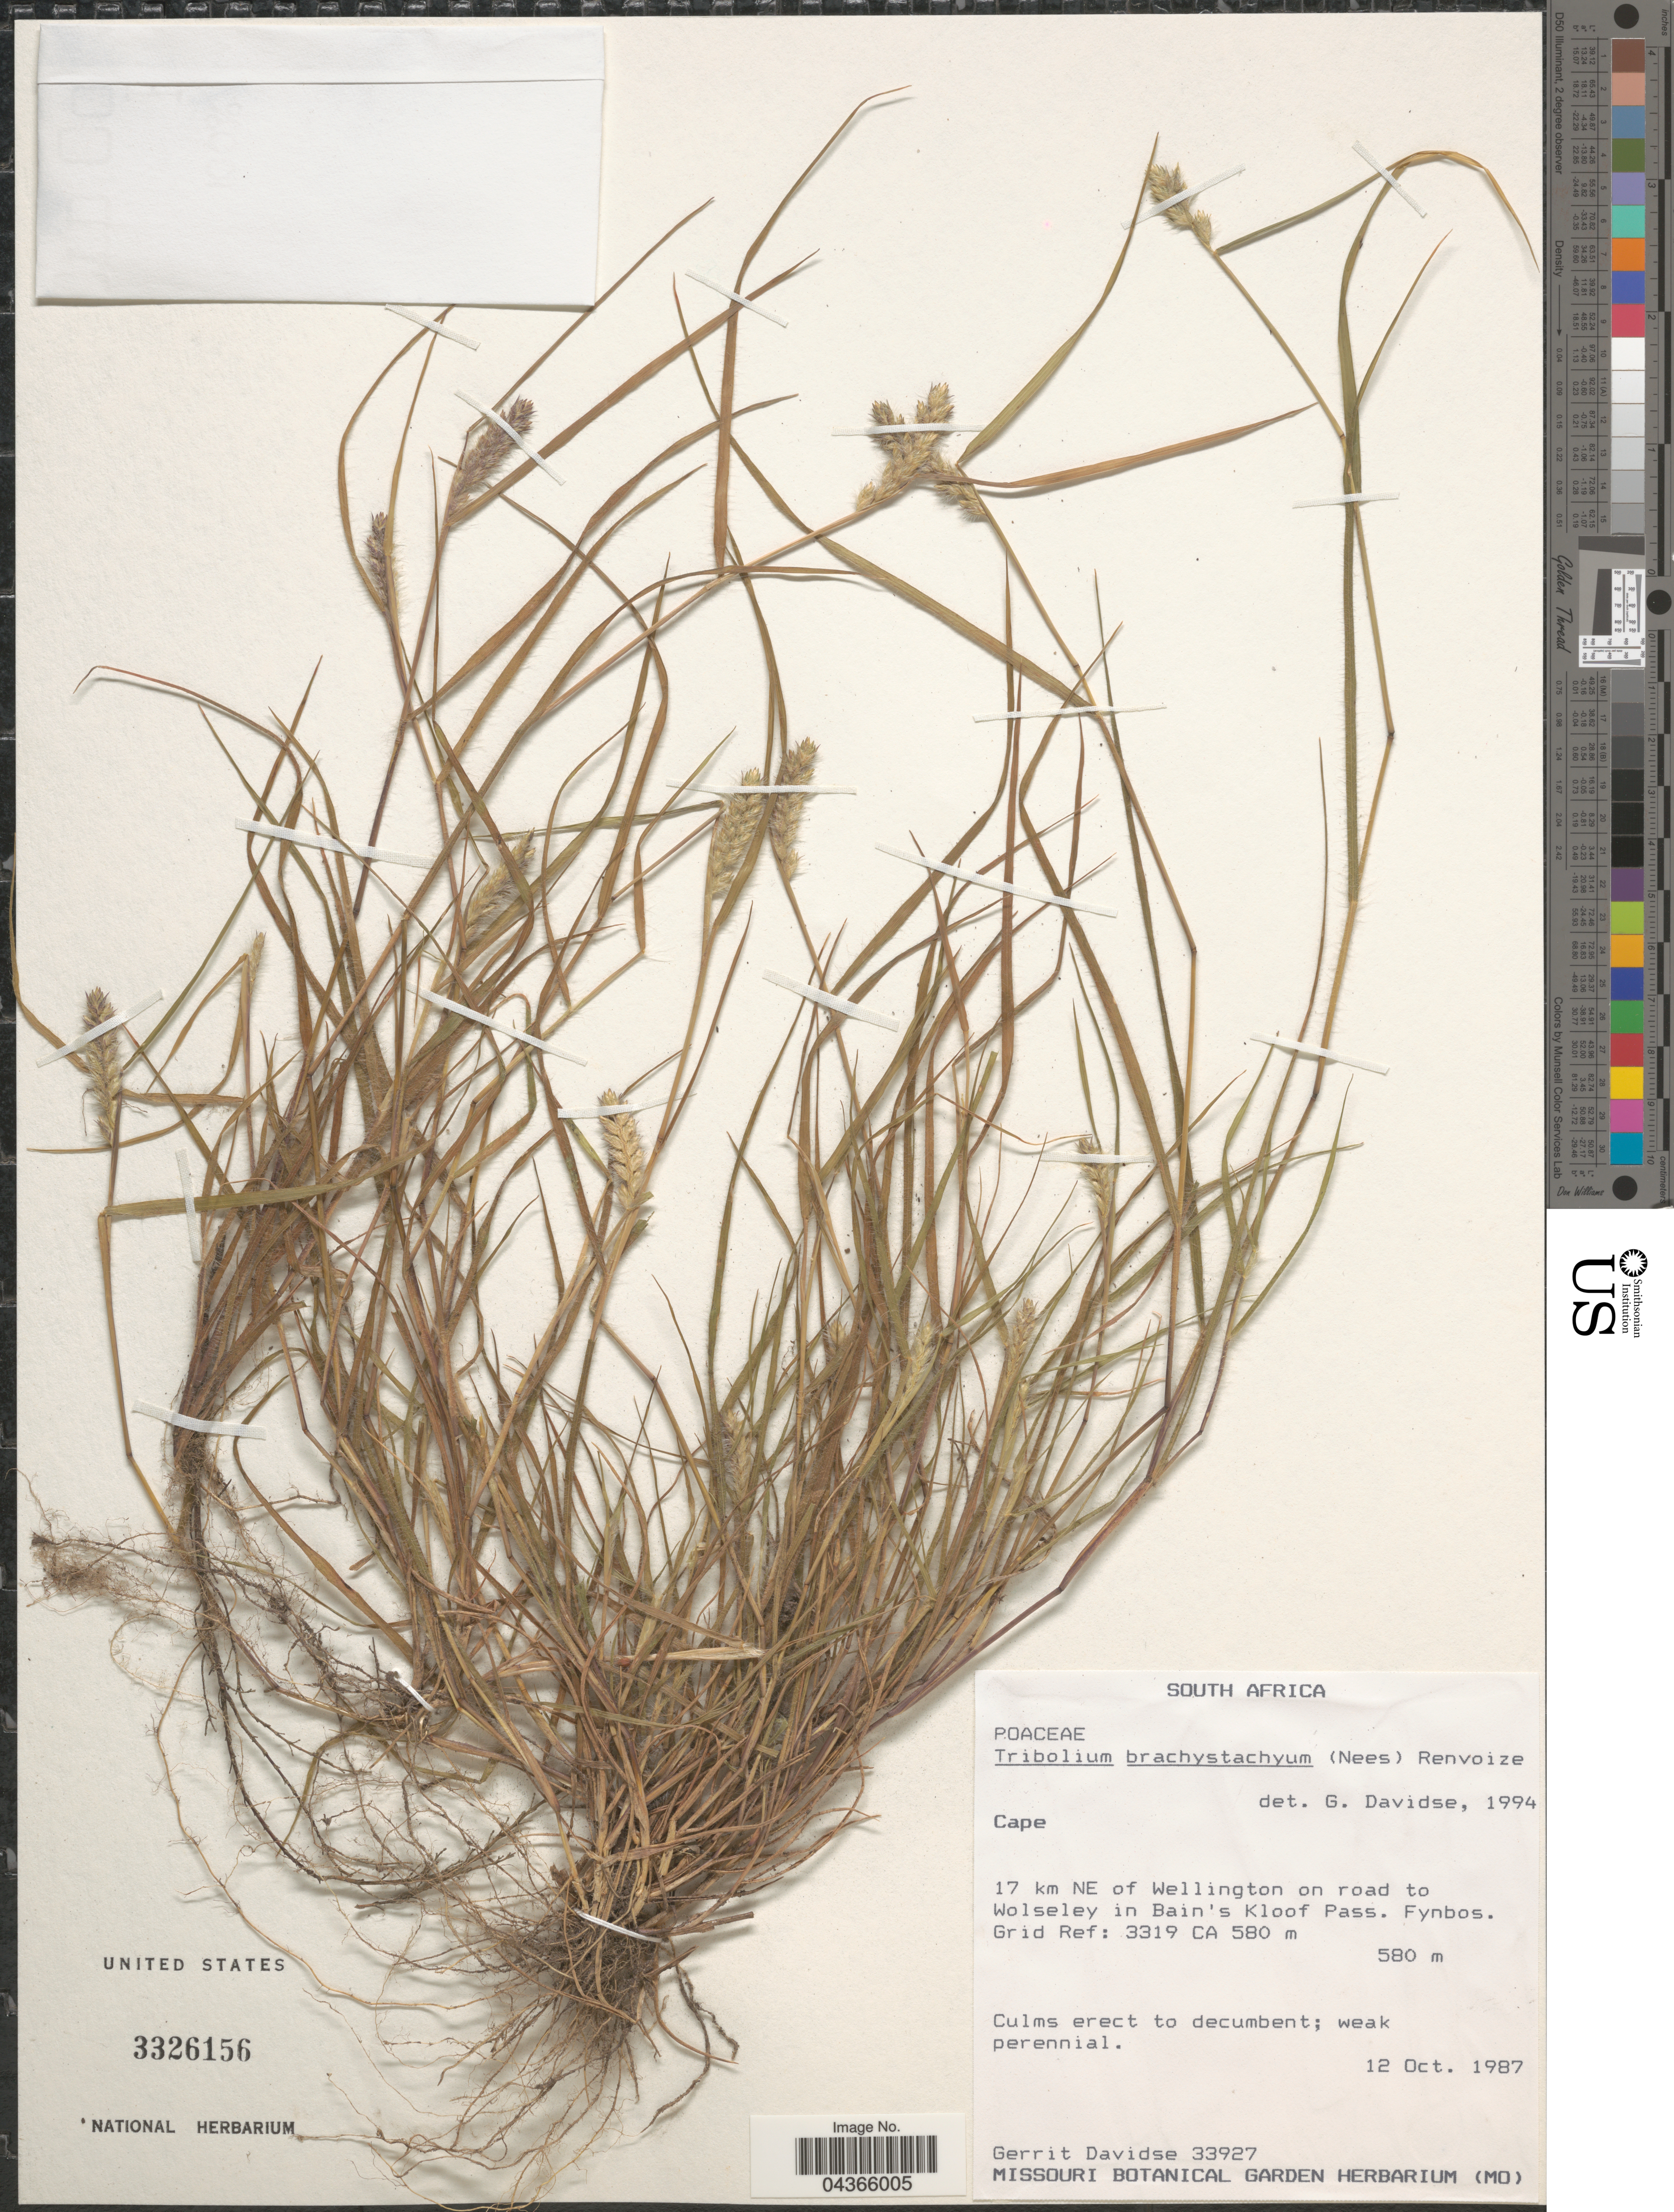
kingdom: Plantae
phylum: Tracheophyta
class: Liliopsida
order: Poales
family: Poaceae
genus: Tribolium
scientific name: Tribolium brachystachyum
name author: (Nees) Renvoize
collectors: G. Davidse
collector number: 33927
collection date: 1987-10-12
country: South Africa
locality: Cape. 17 km NE of Wellington on road to Wolseley in Bain's Kloof Pass. Grid Ref: 3319 CA.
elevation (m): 580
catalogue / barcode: US 3326156